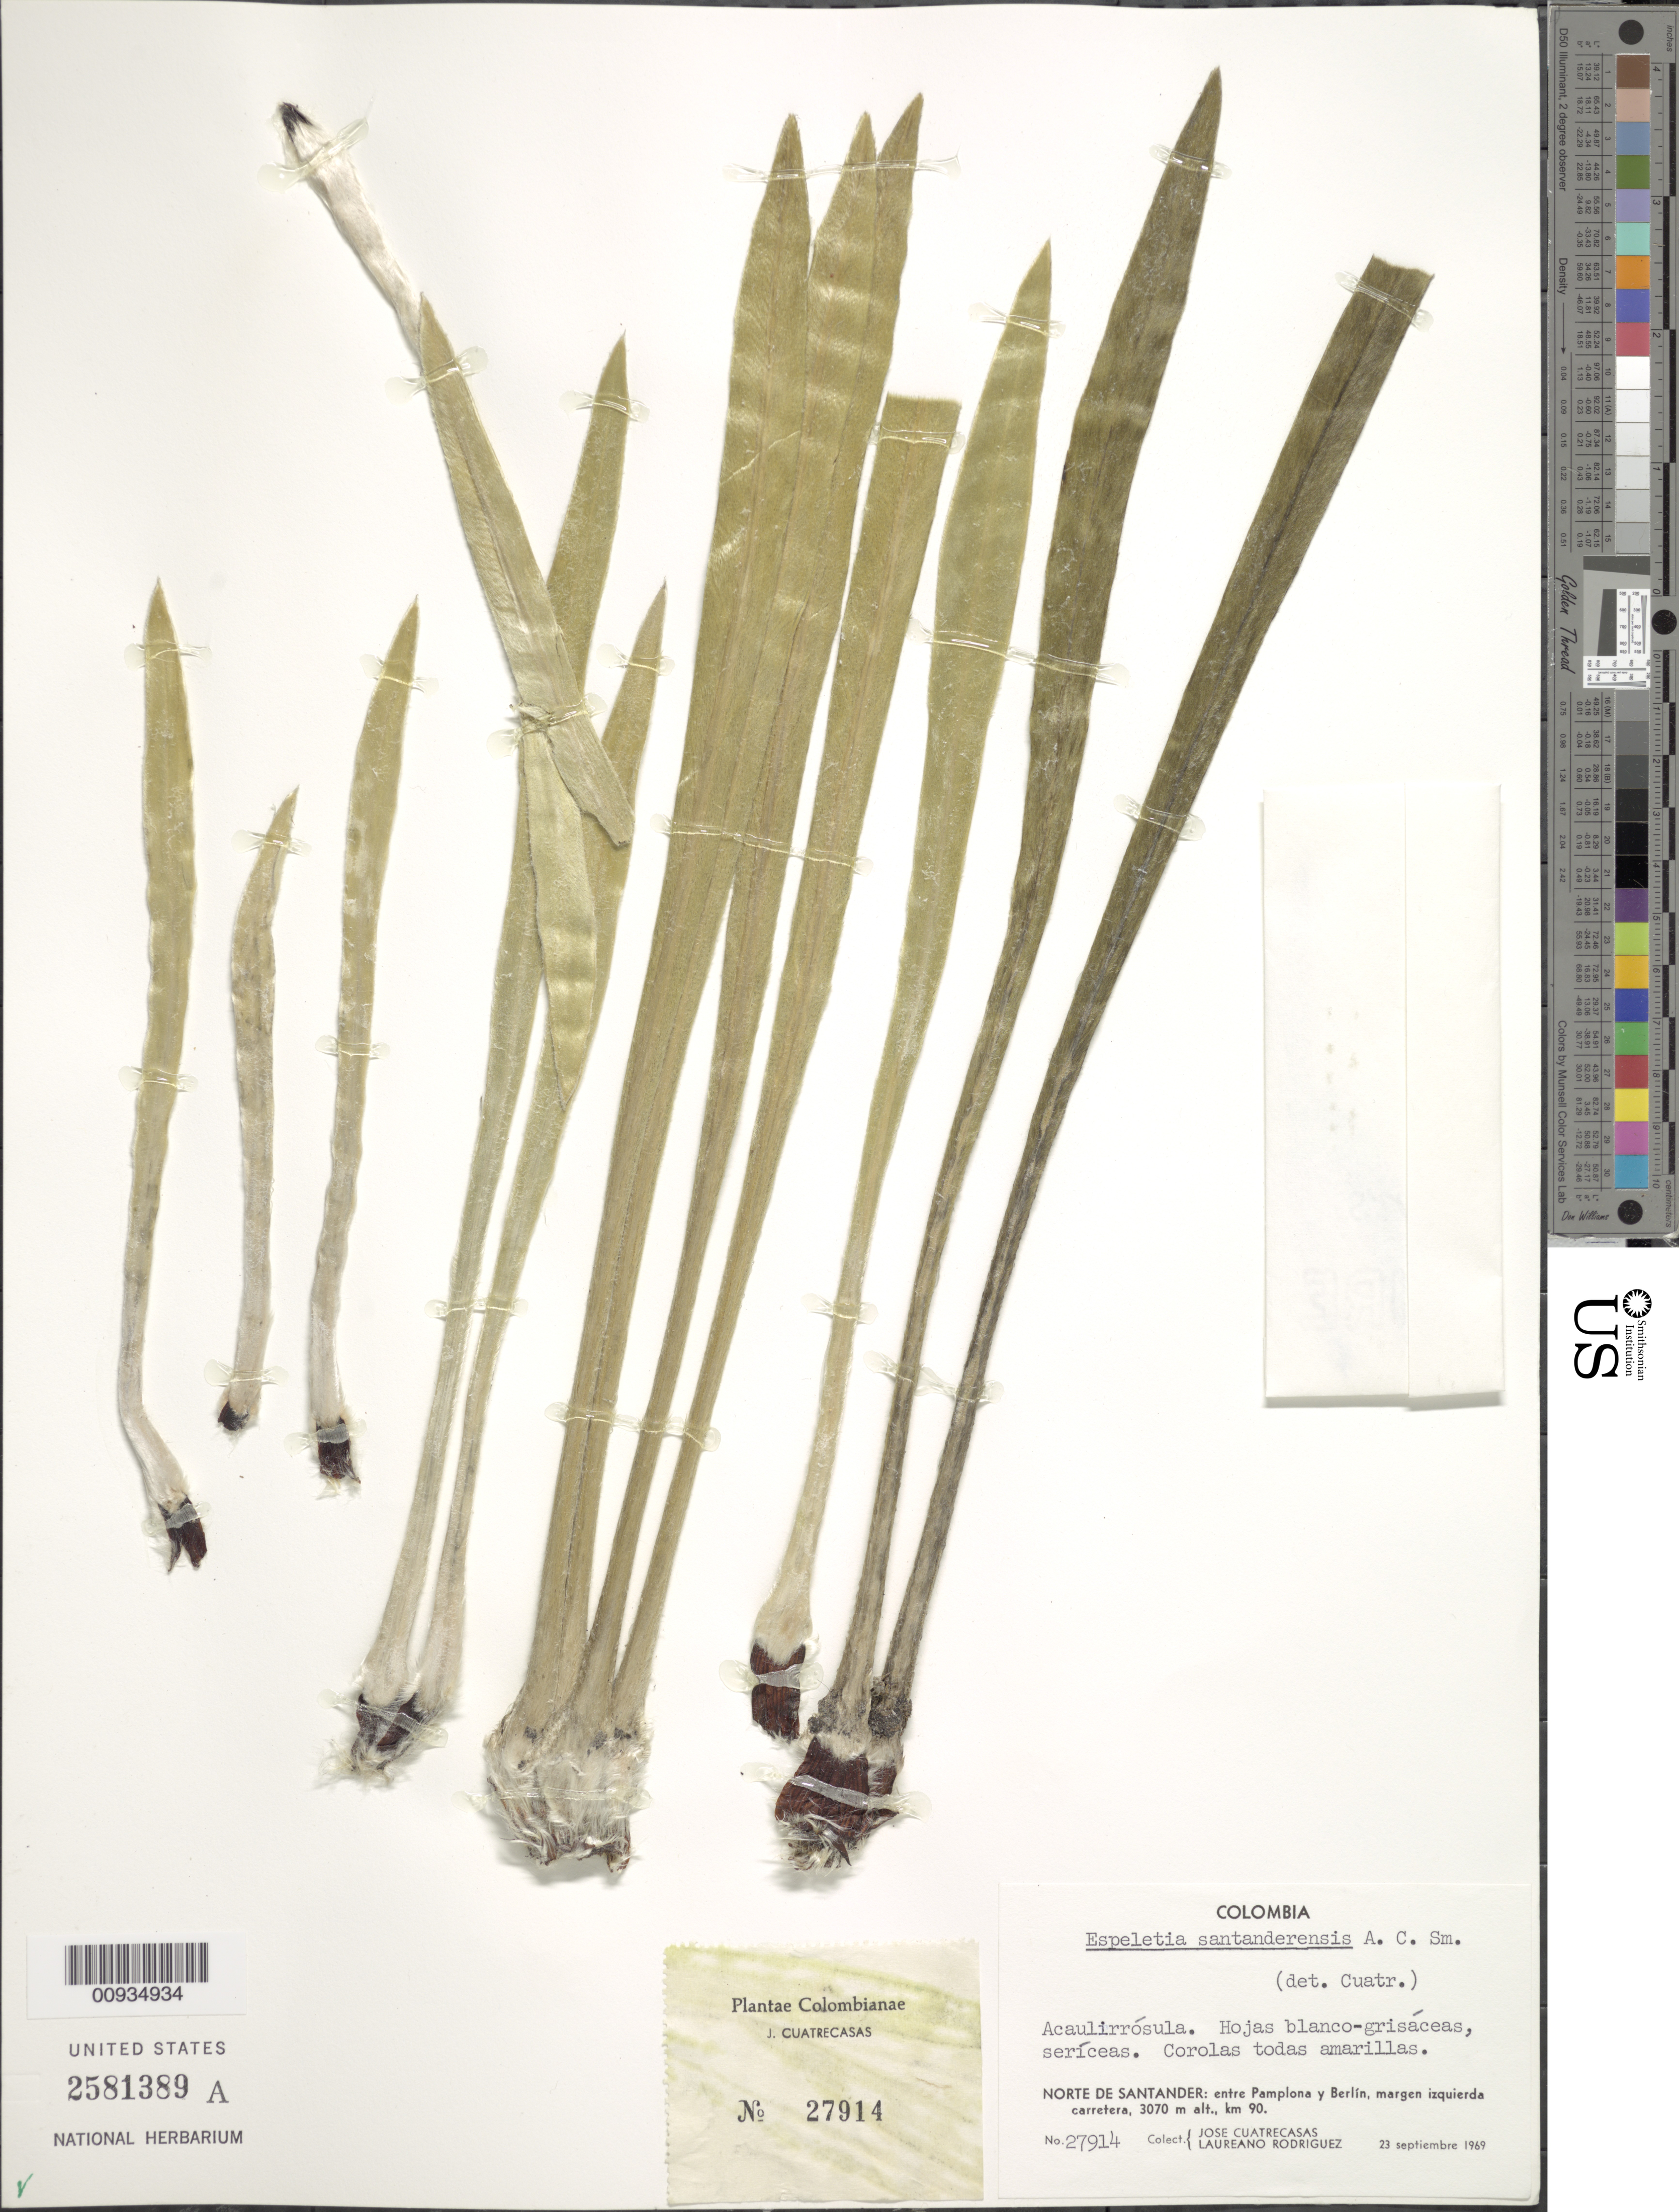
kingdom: Plantae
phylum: Tracheophyta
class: Magnoliopsida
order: Asterales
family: Asteraceae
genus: Espeletiopsis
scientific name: Espeletiopsis santanderensis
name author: (A.C. Sm.) Cuatrec.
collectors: J. Cuatrecasas & L. Rodriguez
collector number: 27914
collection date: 1969-09-23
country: Colombia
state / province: Norte de Santander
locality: Entre Pamplona y Berlin, km 90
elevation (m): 3070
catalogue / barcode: US 2581389A